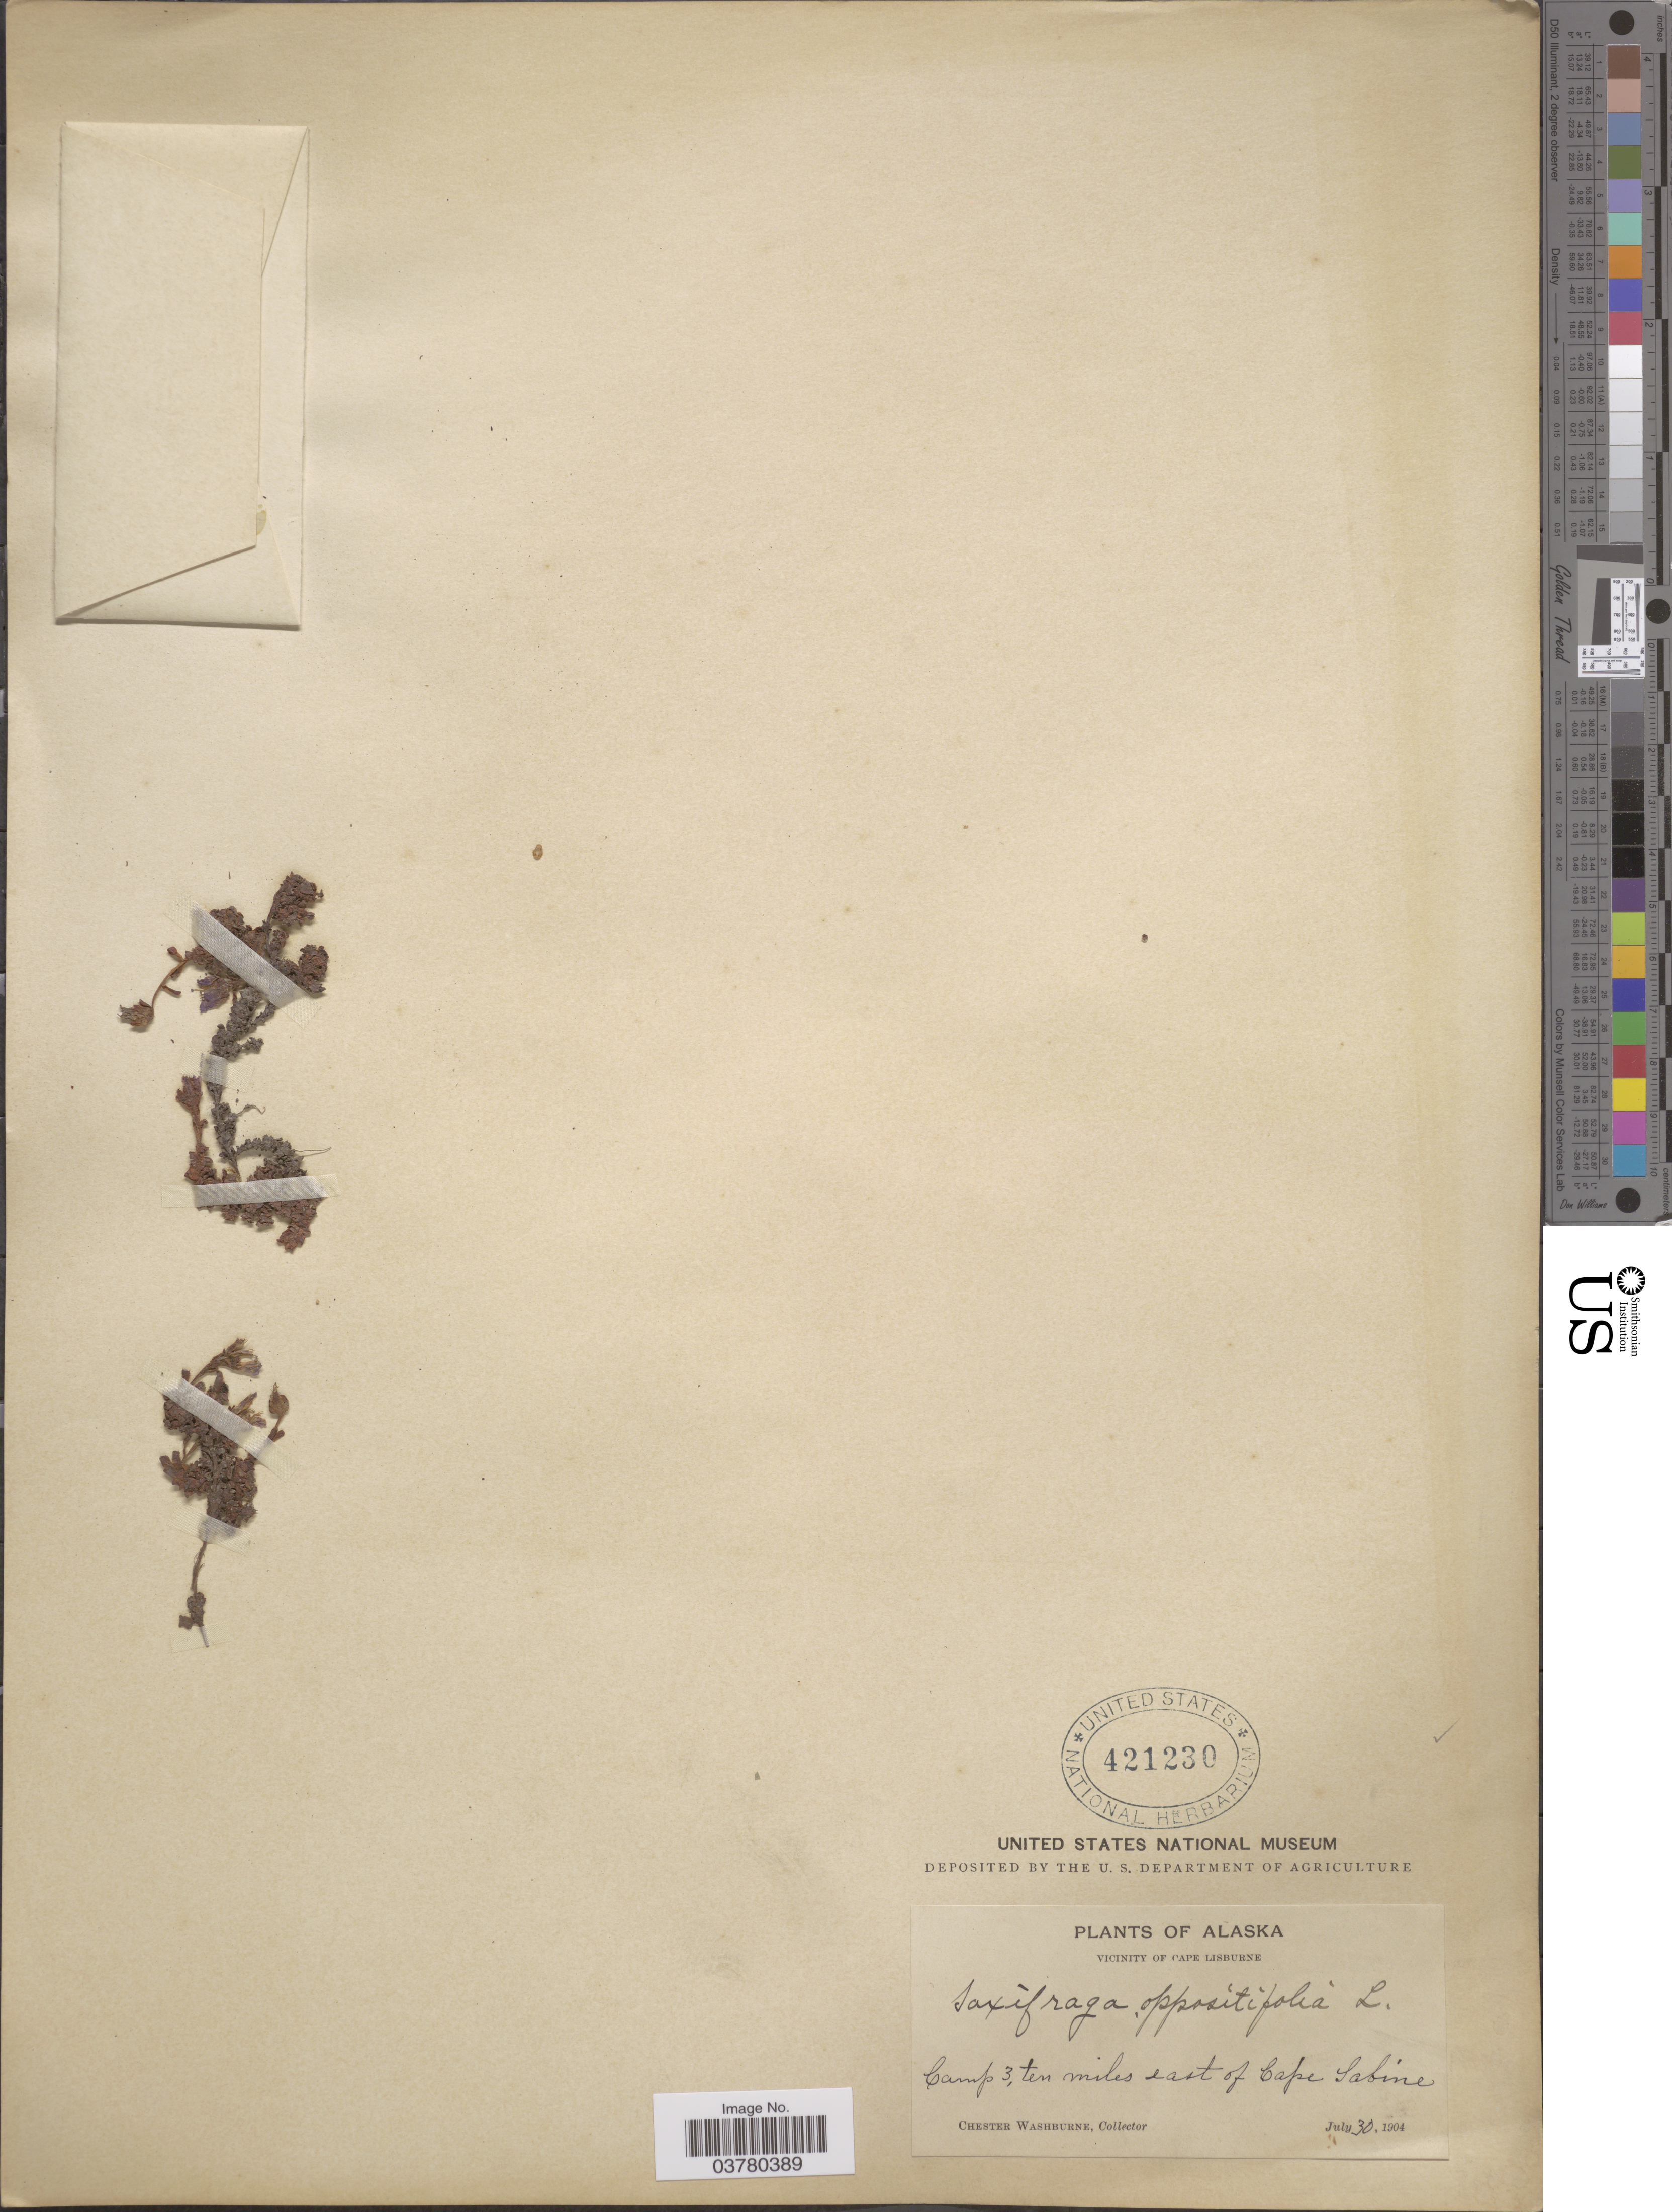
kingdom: Plantae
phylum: Tracheophyta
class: Magnoliopsida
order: Saxifragales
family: Saxifragaceae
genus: Saxifraga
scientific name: Saxifraga oppositifolia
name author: L.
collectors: C. Washburne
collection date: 1904-07-30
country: United States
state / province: Alaska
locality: Vicinity of Cape Lisburne. Camp 3, ten miles east of Cape Sabine.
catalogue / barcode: US 421230